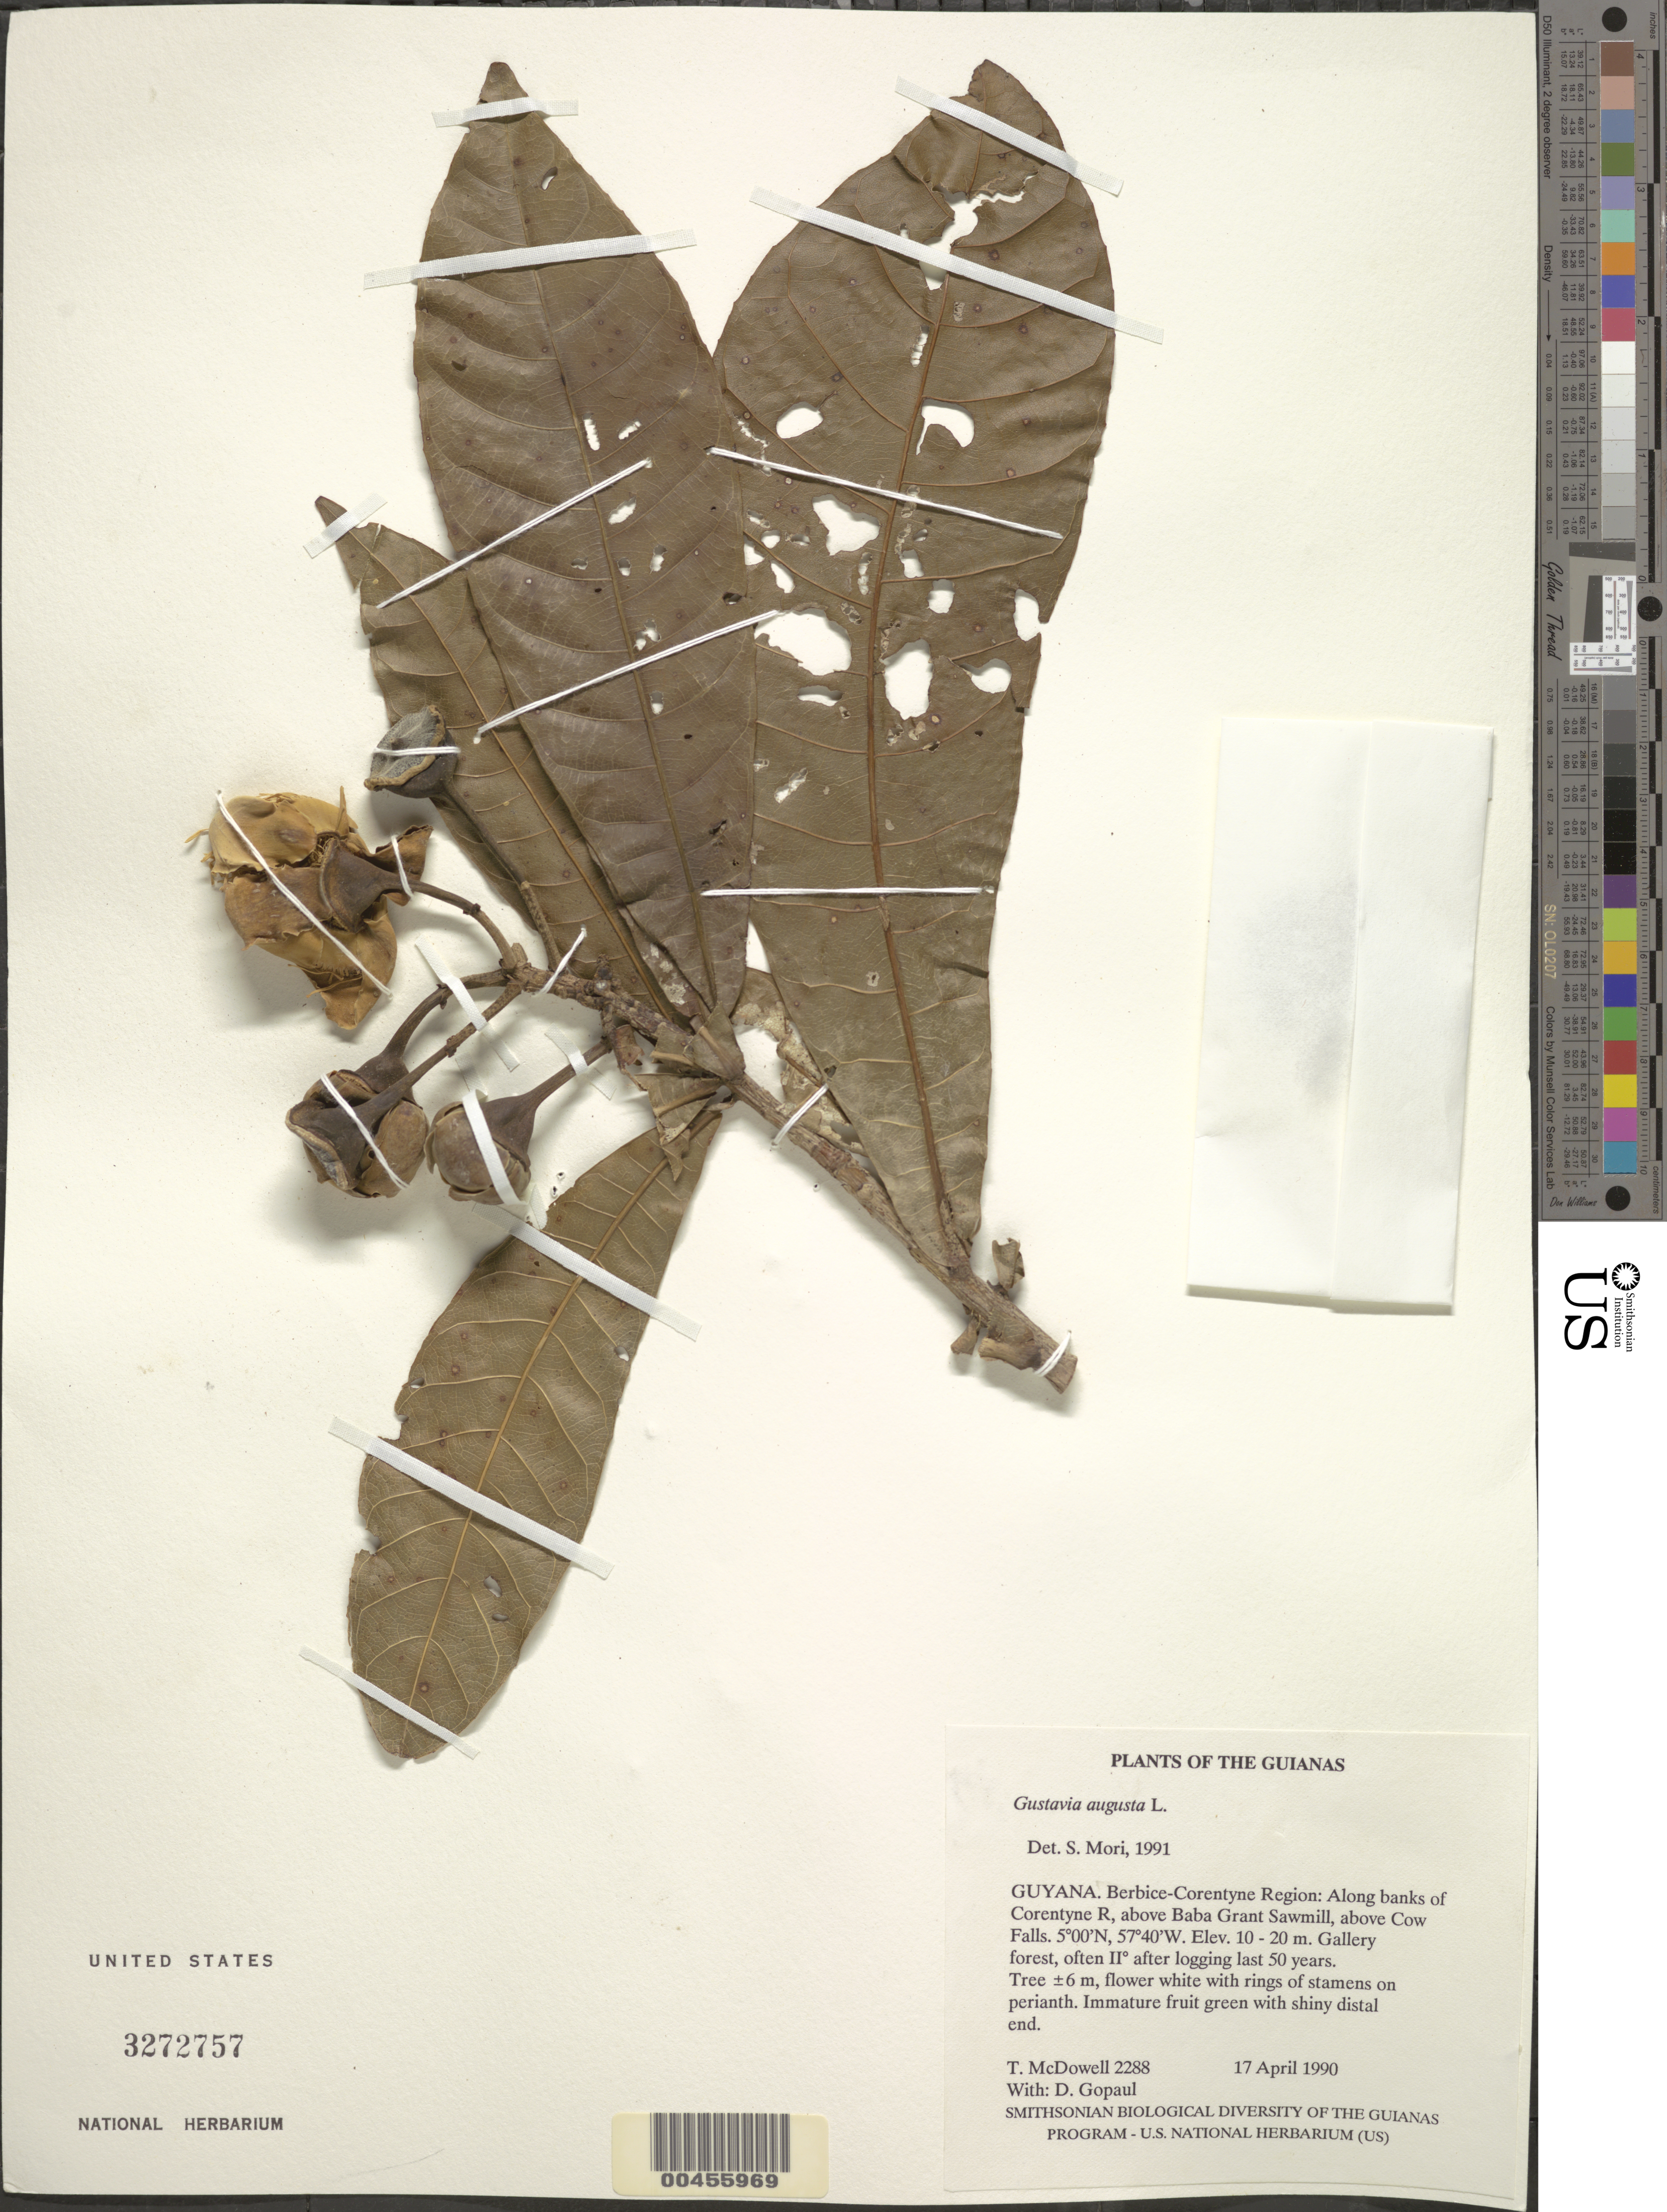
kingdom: Plantae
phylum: Tracheophyta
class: Magnoliopsida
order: Ericales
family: Lecythidaceae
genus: Gustavia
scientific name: Gustavia augusta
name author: L.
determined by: Mori, Scott A.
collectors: T. McDowell & D. Gopaul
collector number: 2288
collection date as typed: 17 April 1990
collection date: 1990-04-17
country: Guyana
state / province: E. Berbice-Corentyne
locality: Along banks of Corentyne River, above Baba Grant Sawmill, above Cow Falls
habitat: Gallery forest, often secondary after logging last 50 years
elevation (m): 10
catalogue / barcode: US 3272757